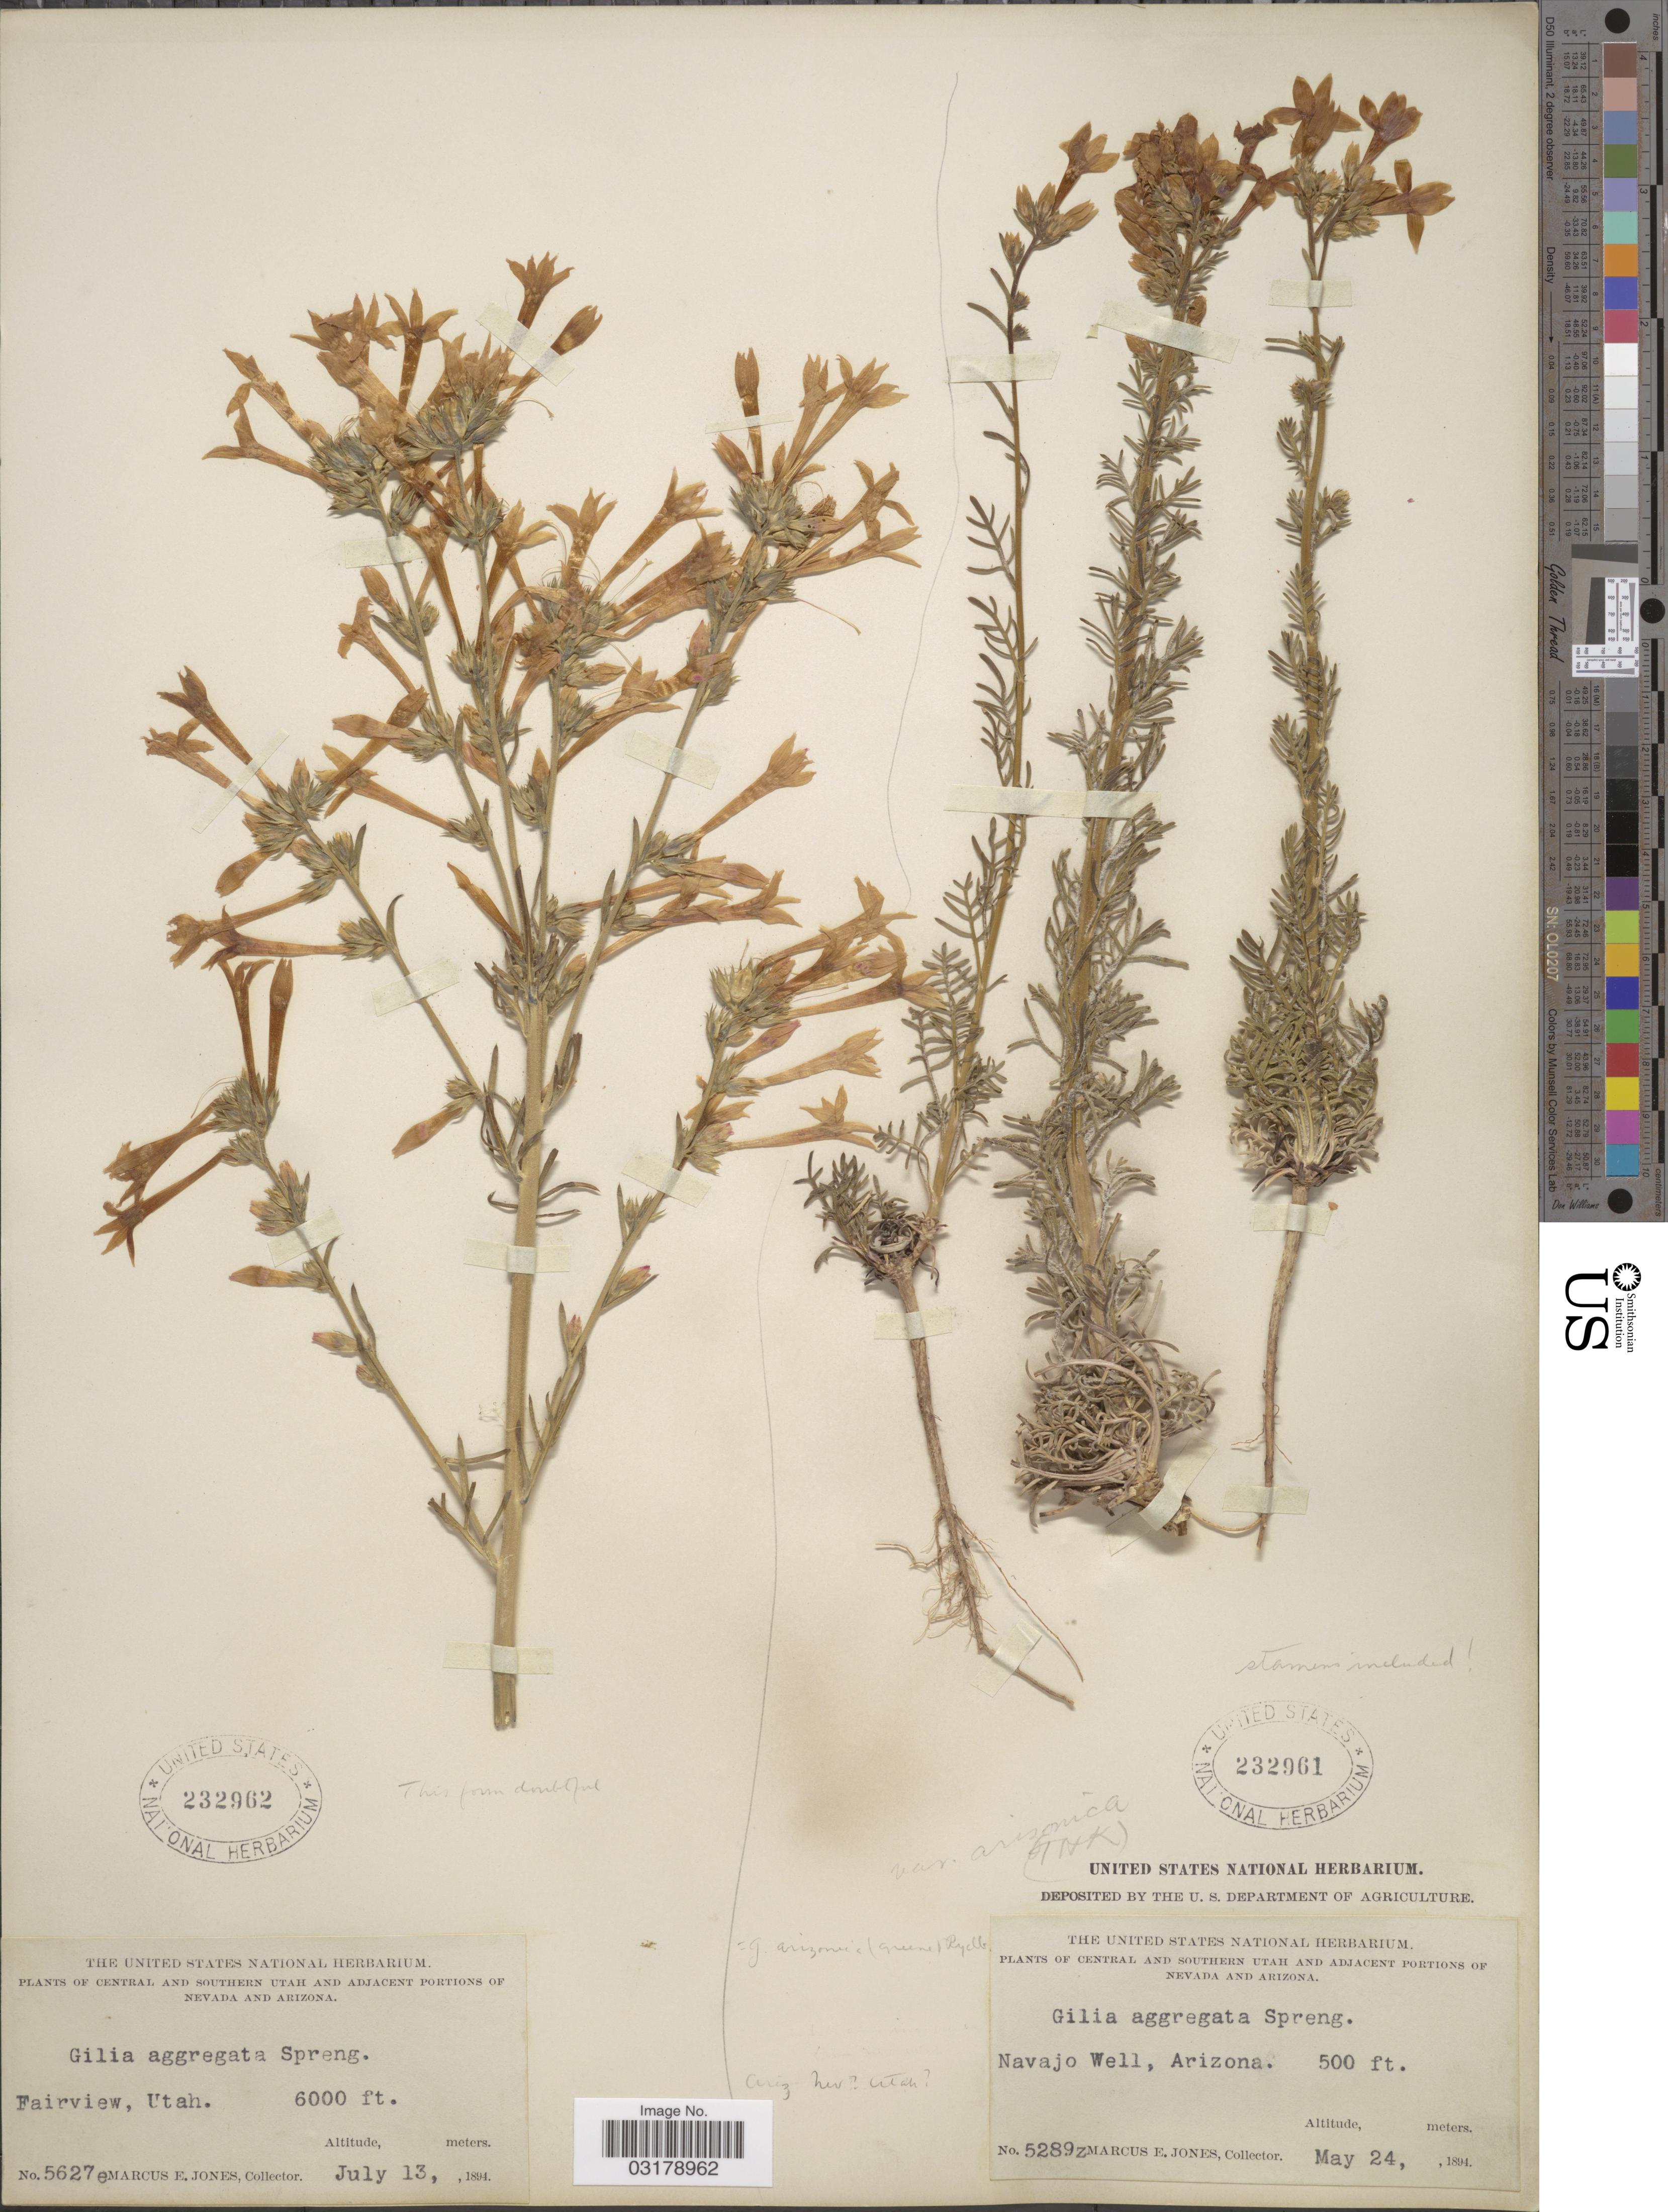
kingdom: Plantae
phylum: Tracheophyta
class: Magnoliopsida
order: Ericales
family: Polemoniaceae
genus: Ipomopsis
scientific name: Ipomopsis aggregata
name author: (Pursh) V.E. Grant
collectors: M. E. Jones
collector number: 5289z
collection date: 1894-05-24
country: United States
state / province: Arizona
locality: Adjacent portions of Arizona. Navajo Well.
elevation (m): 152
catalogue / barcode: US 232961-2